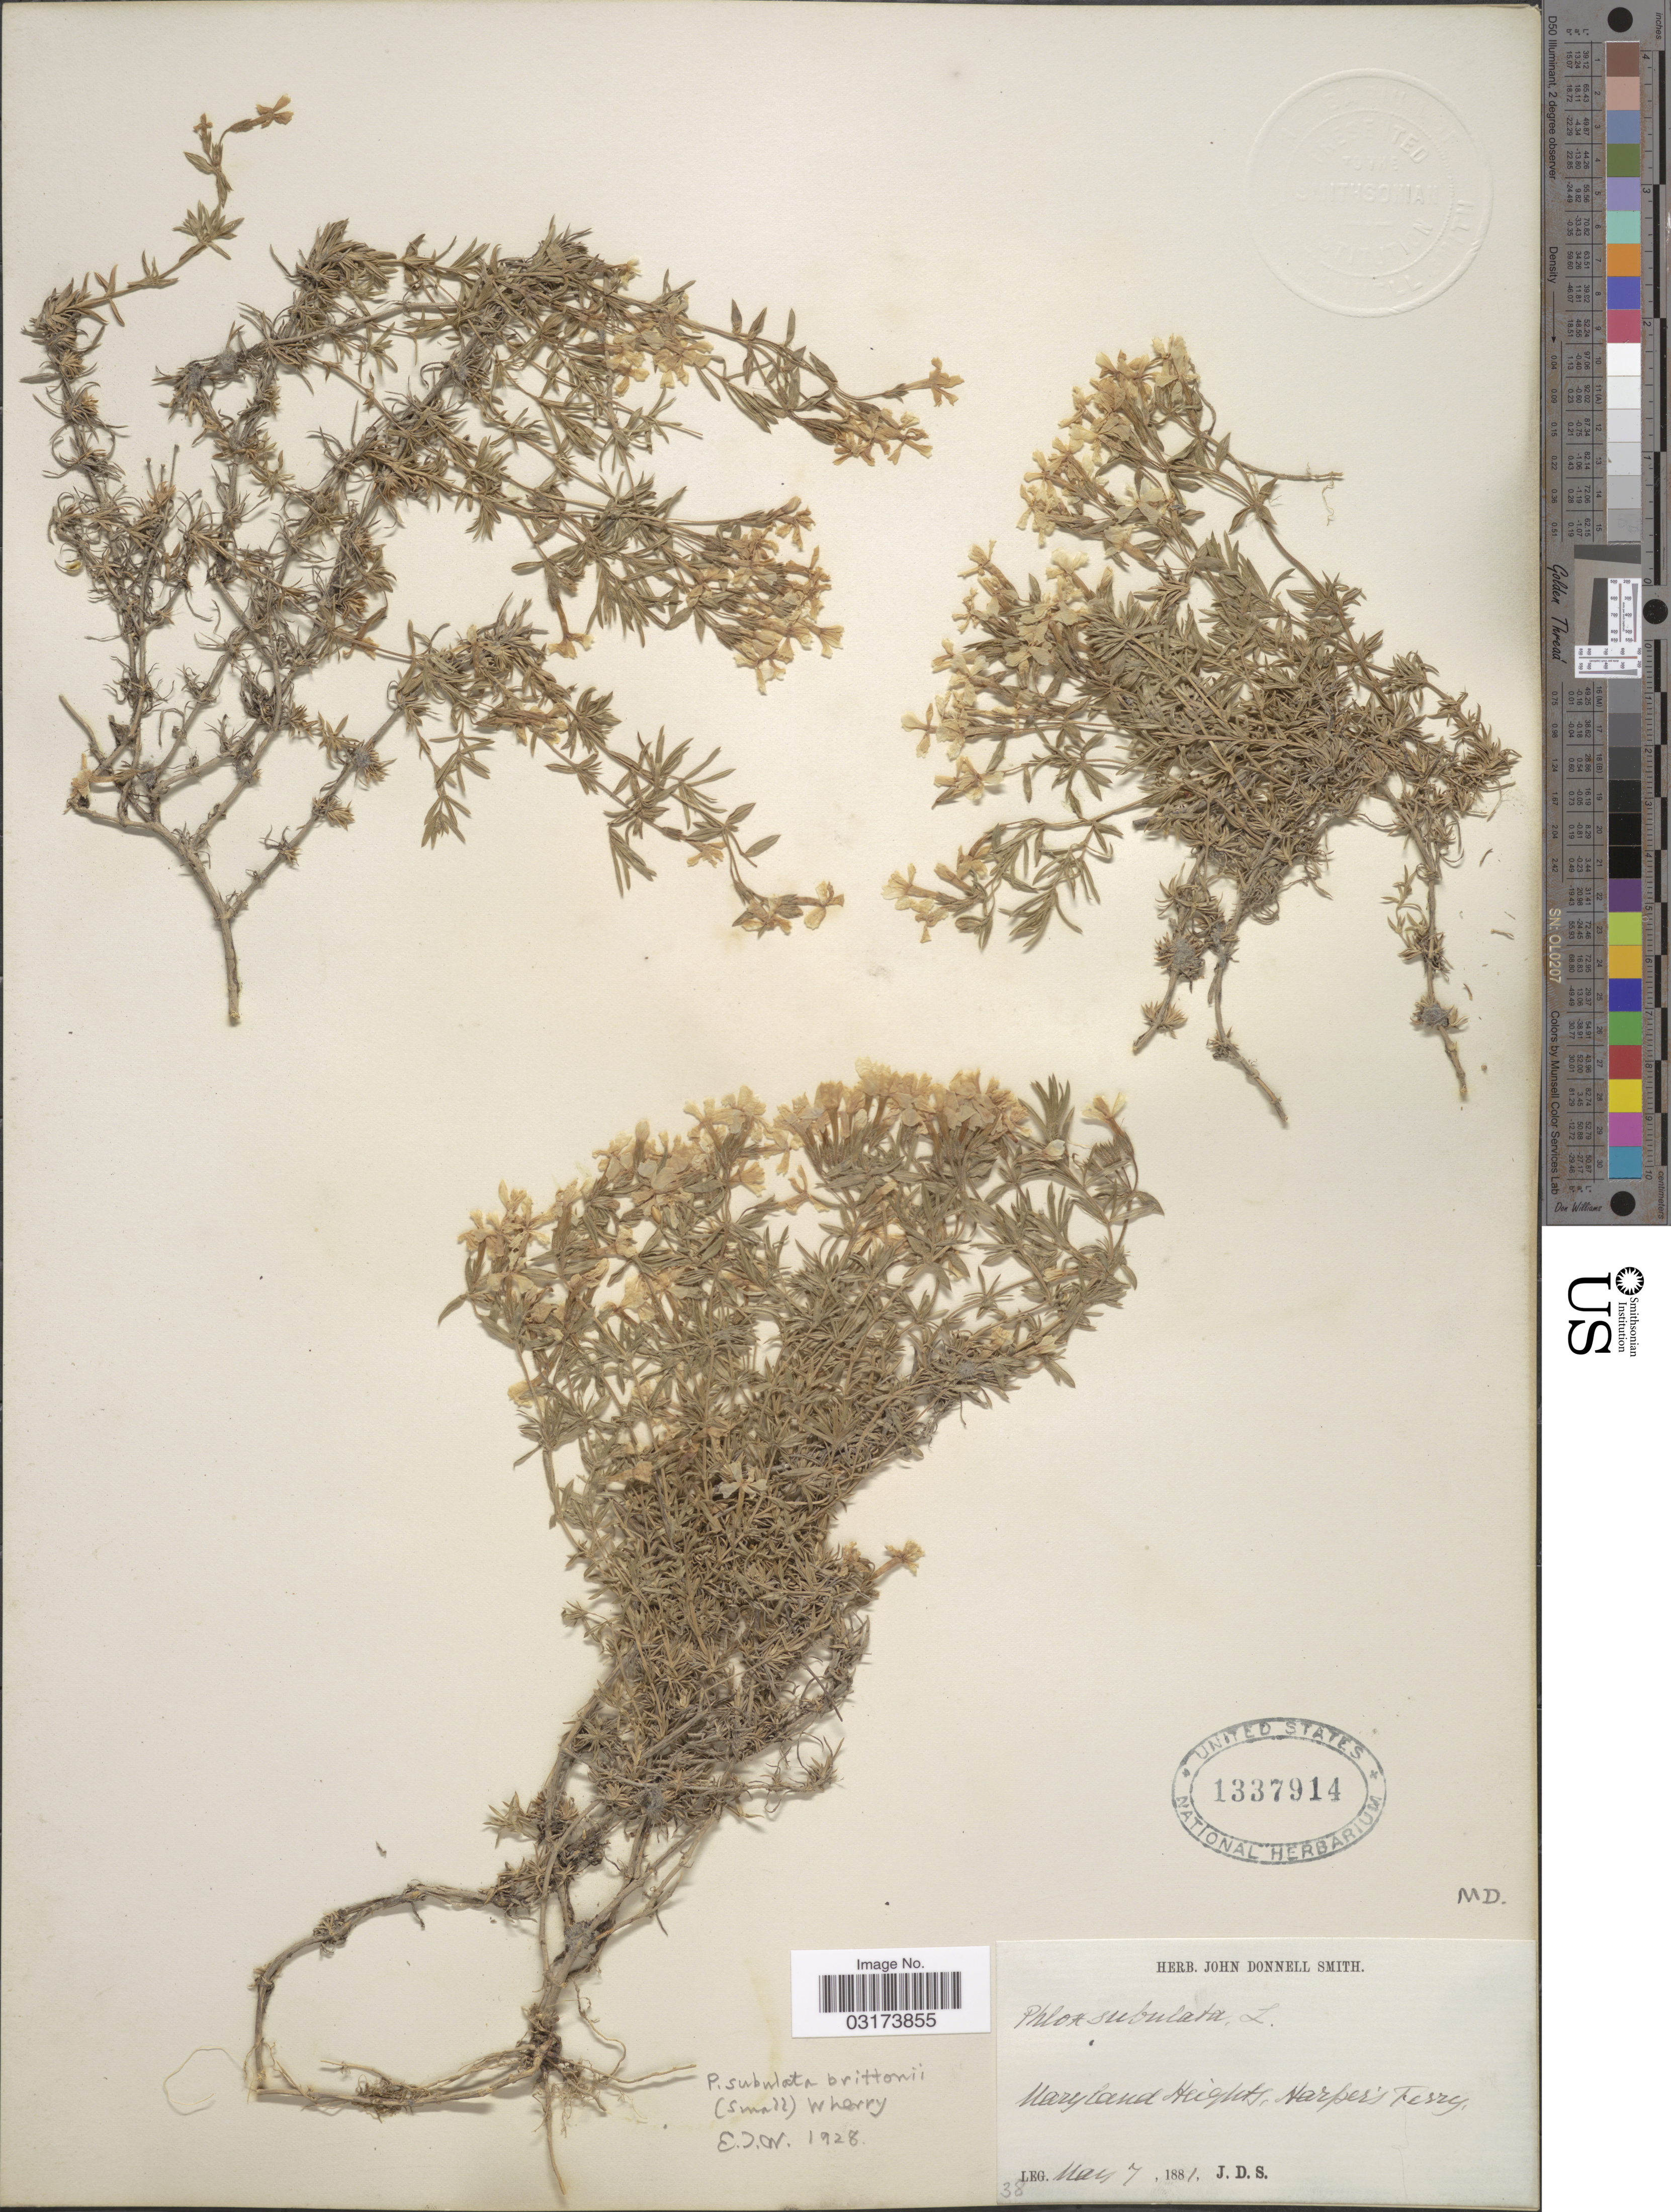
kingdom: Plantae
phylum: Tracheophyta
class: Magnoliopsida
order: Ericales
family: Polemoniaceae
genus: Phlox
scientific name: Phlox subulata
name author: L.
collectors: J. Donnell Smith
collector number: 38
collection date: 1881-05-07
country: United States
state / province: Maryland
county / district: Washngton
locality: Maryland Heights, Harper's Ferry.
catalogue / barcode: US 1337914